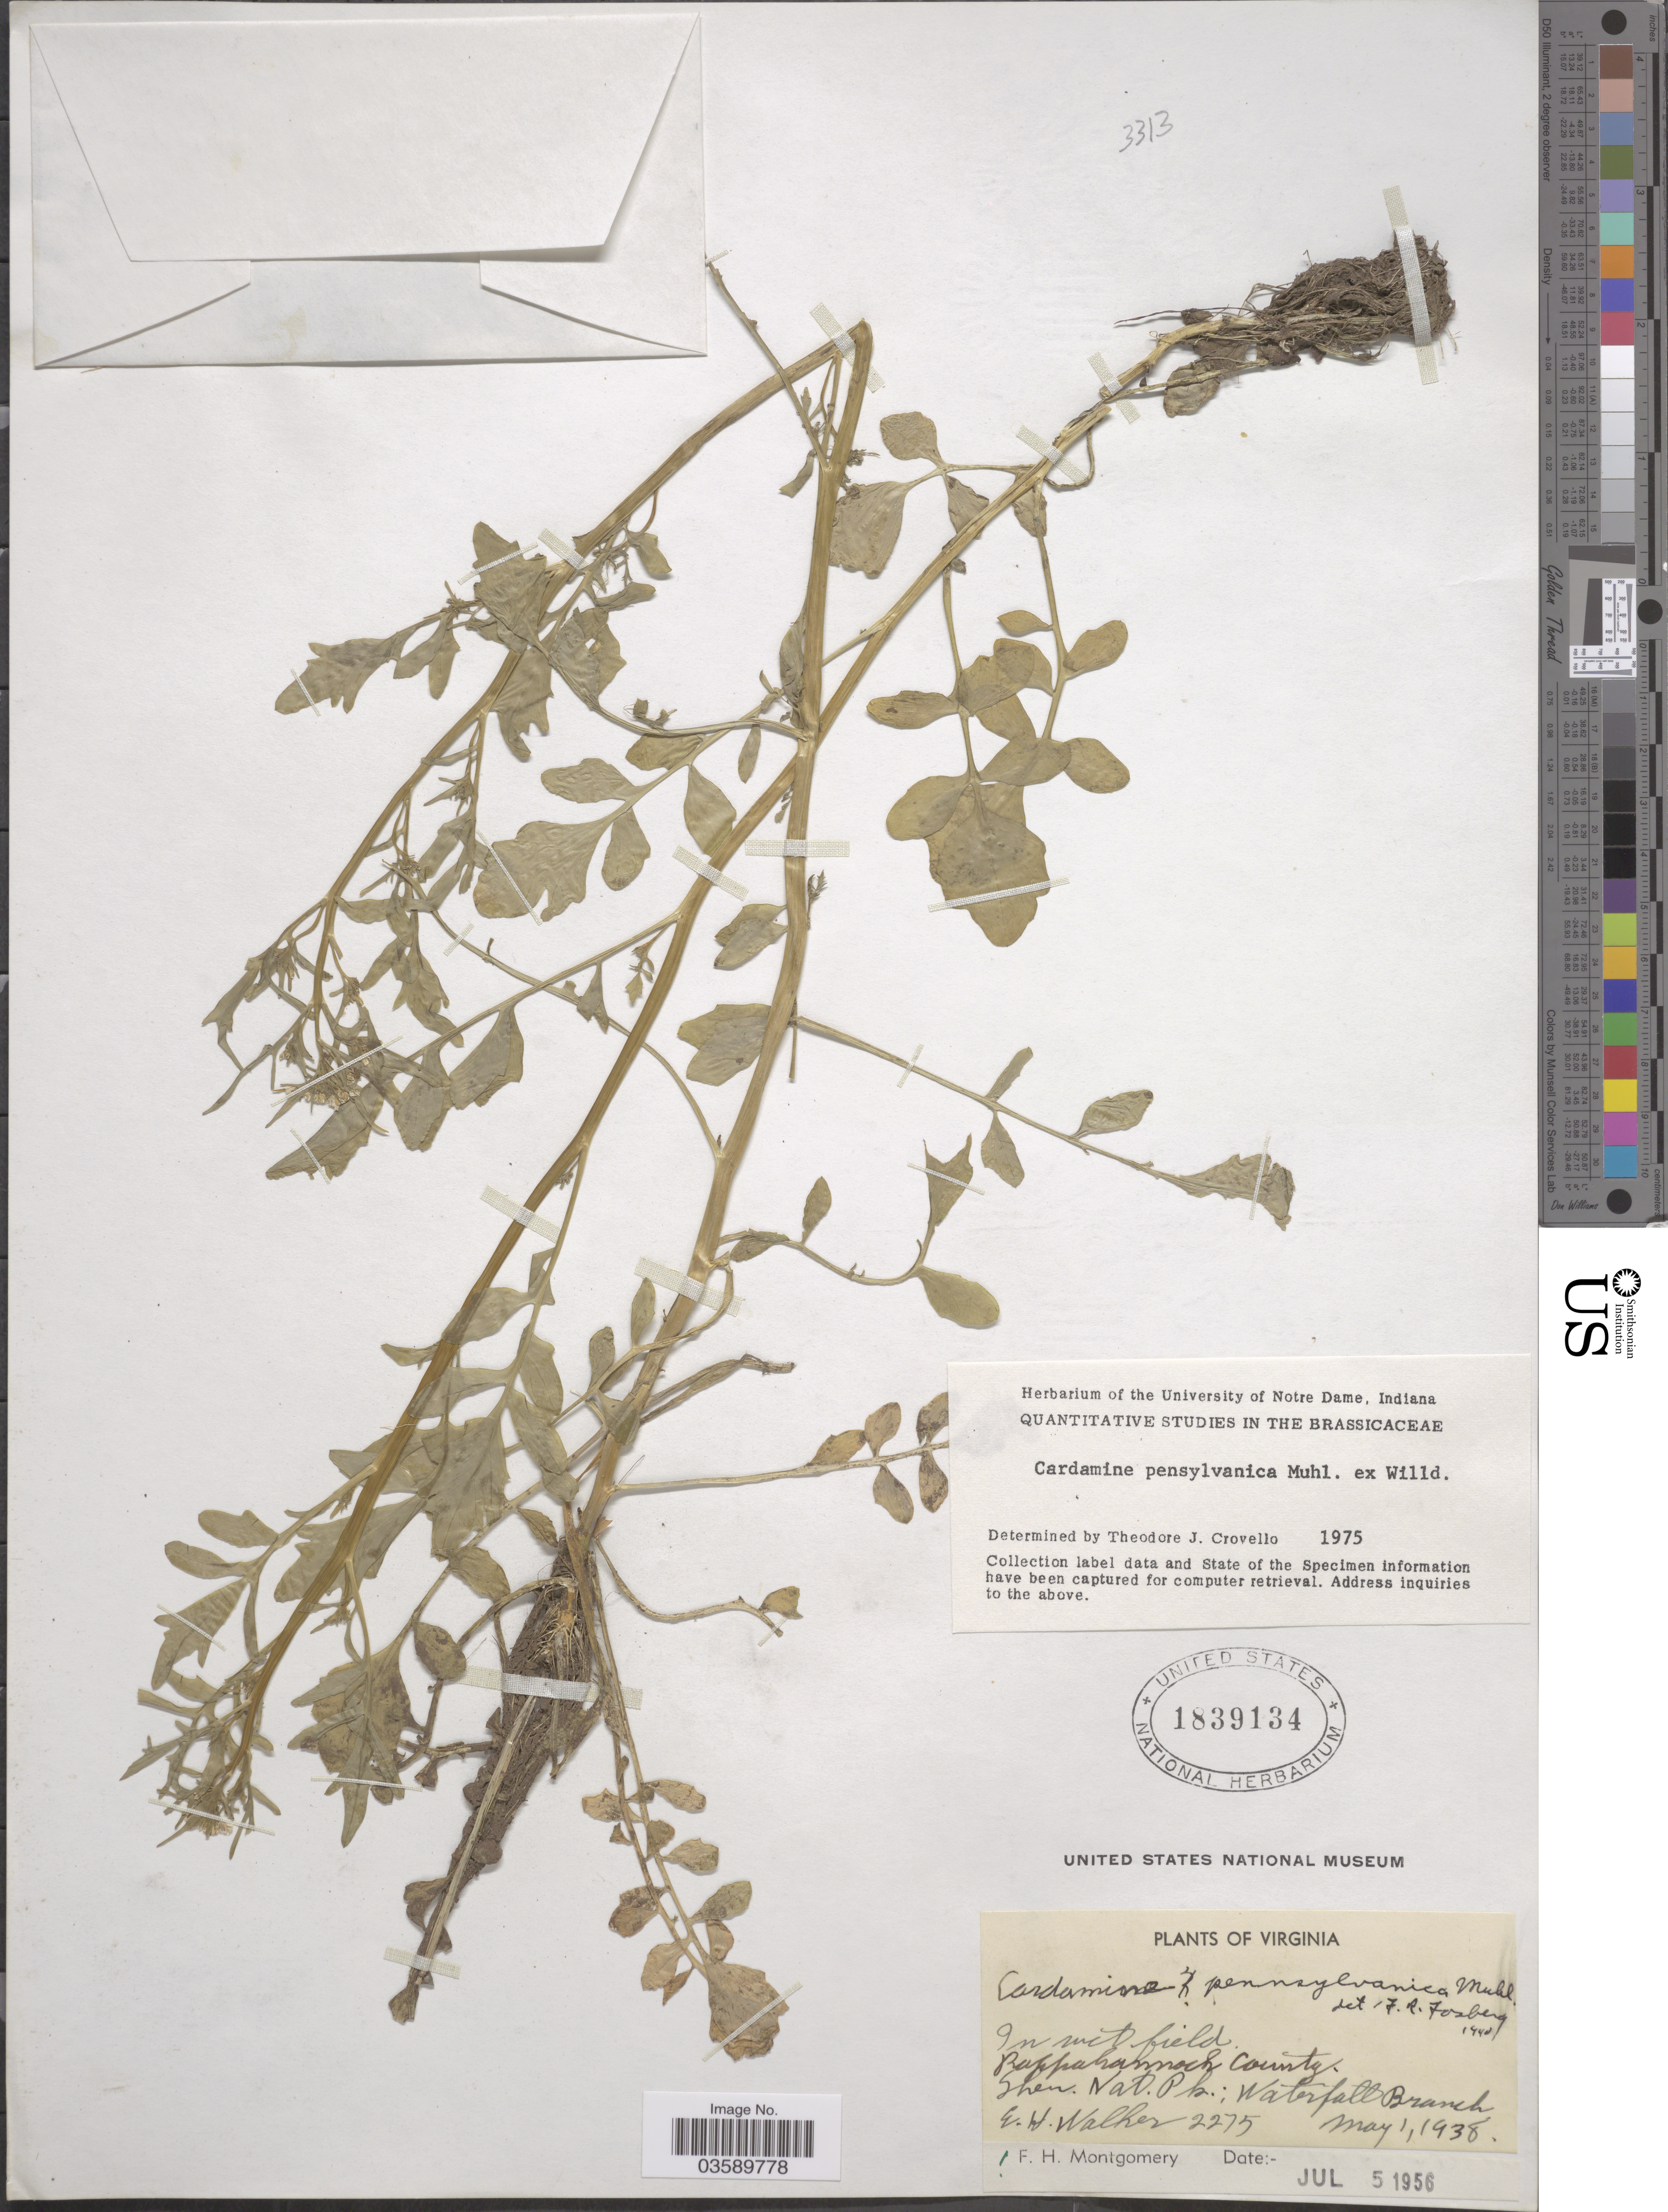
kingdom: Plantae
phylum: Tracheophyta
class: Magnoliopsida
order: Brassicales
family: Brassicaceae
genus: Cardamine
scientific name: Cardamine pensylvanica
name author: Muhl. ex Willd.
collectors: E. H. Walker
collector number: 2275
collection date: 1938-05-01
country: United States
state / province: Virginia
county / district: Rappahannock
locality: Shen. Nat. Pk; Waterfall Branch.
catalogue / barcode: US 1839134